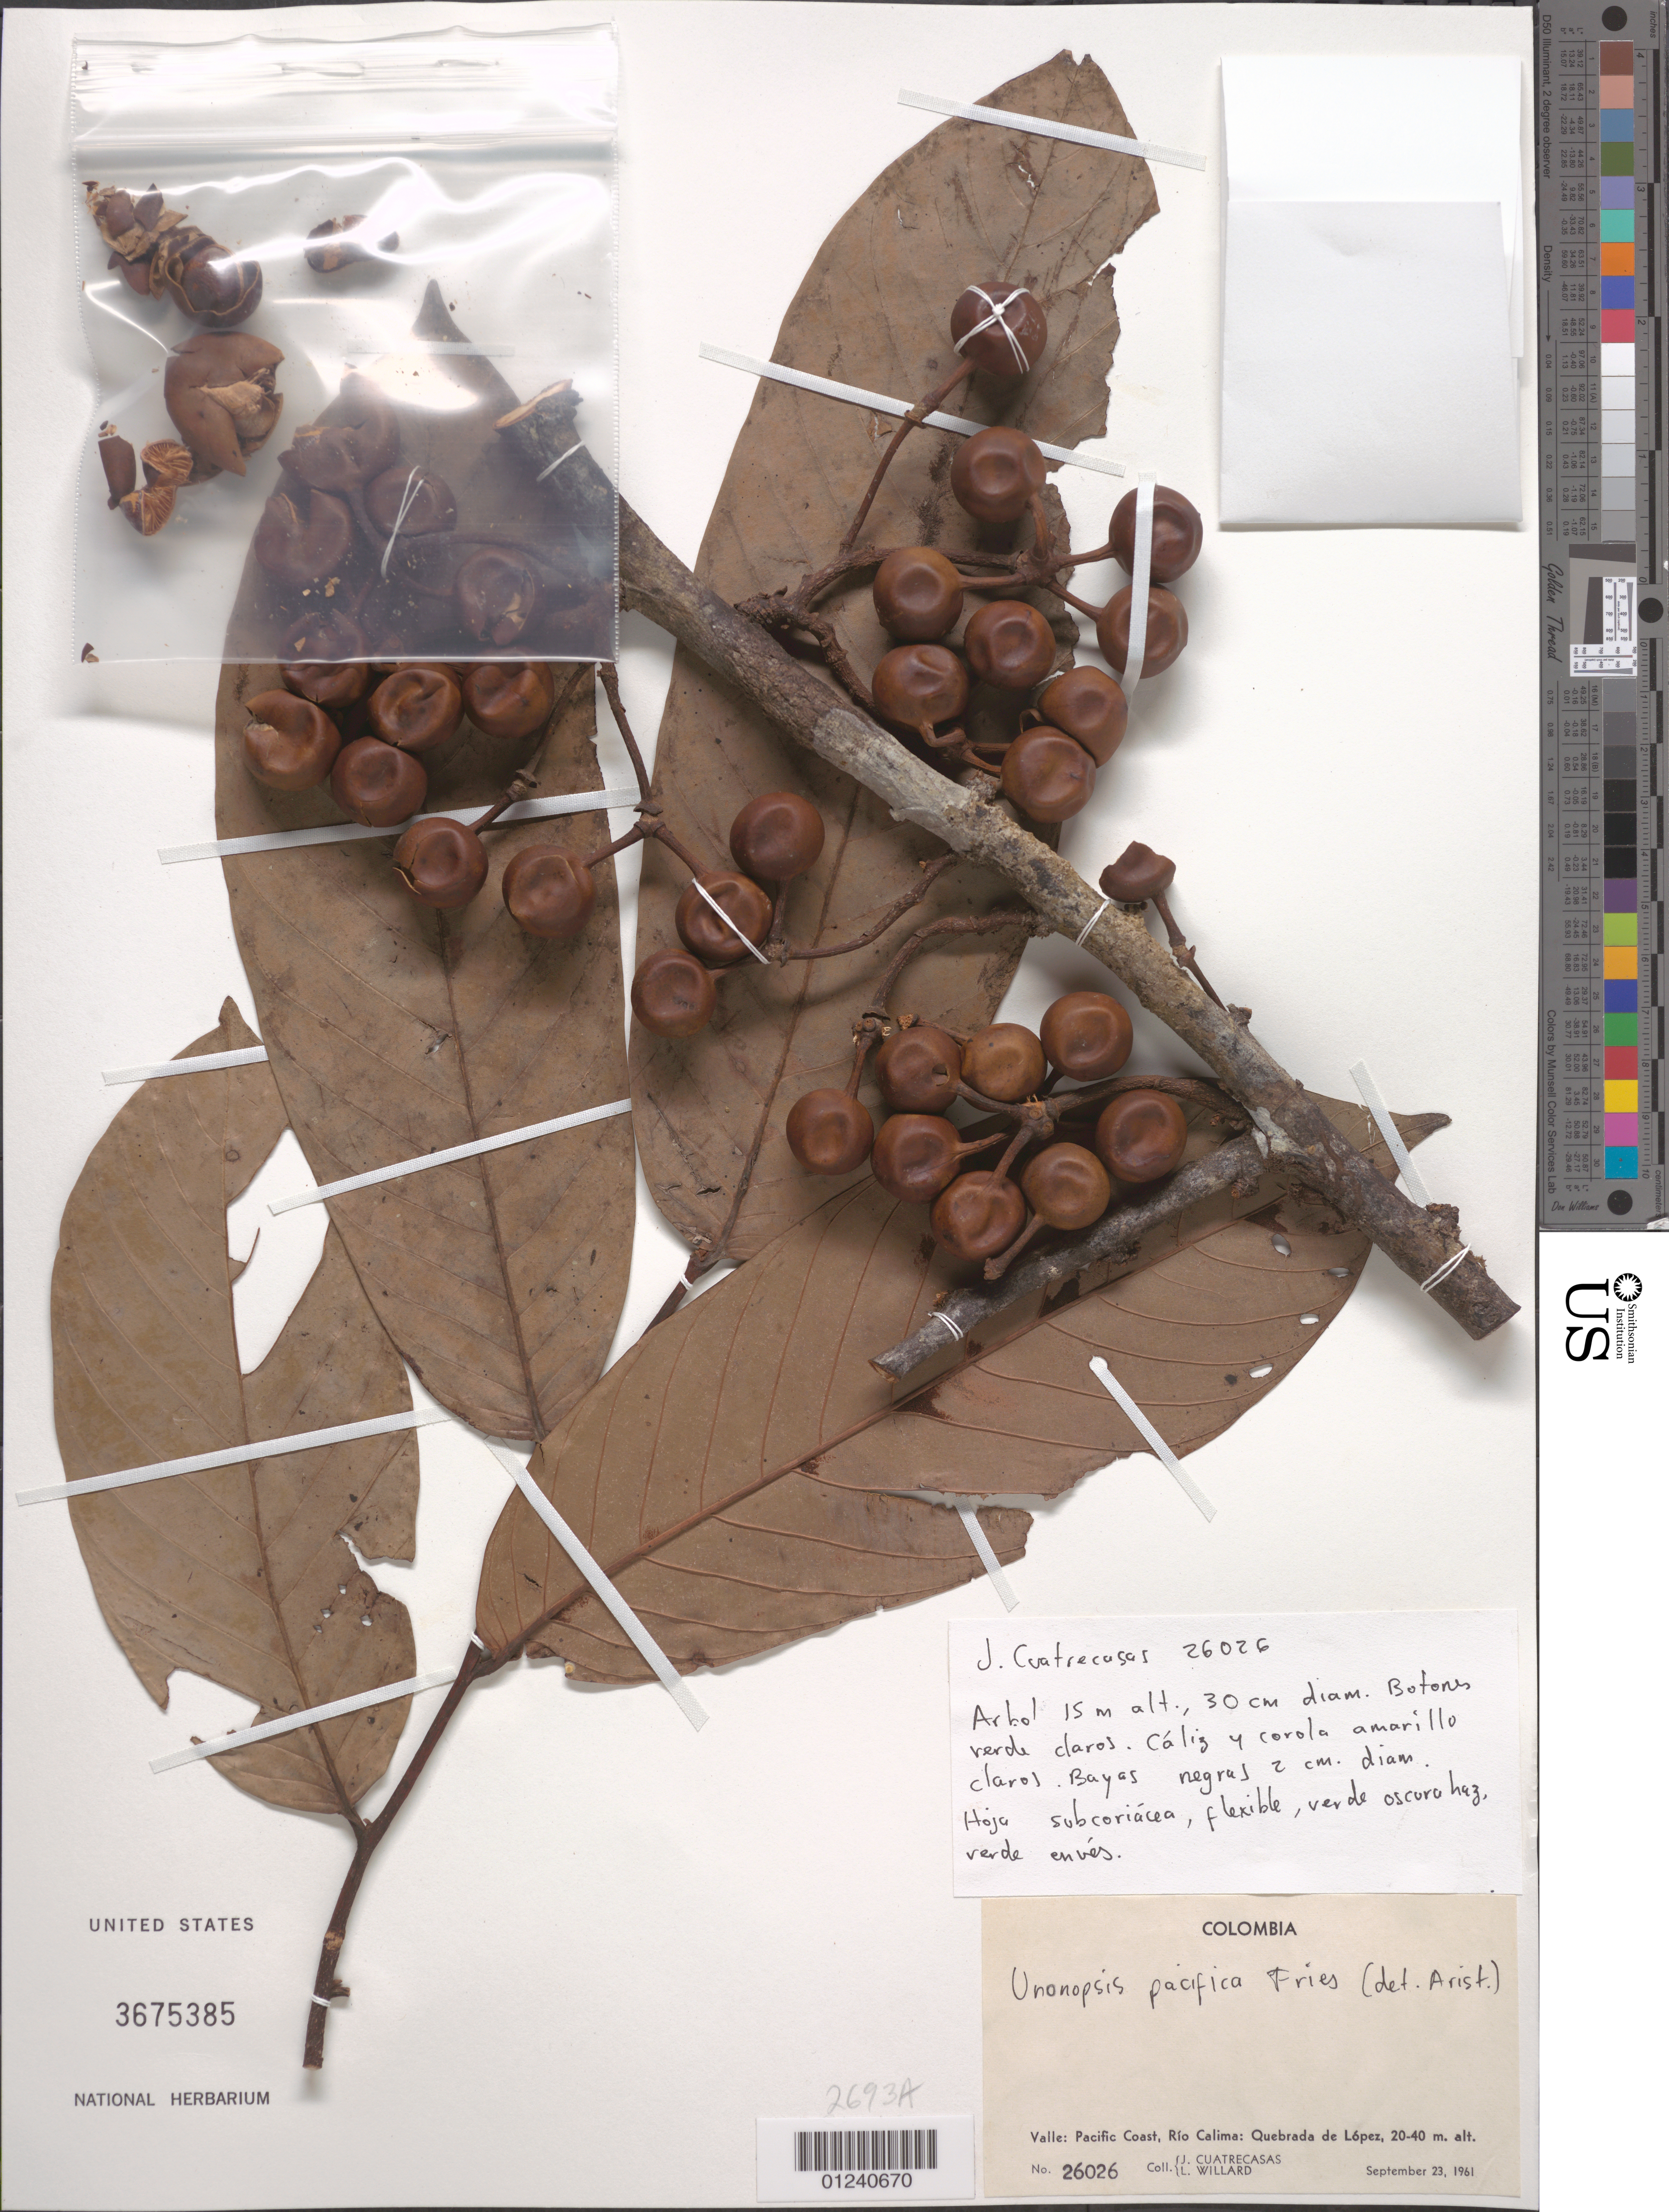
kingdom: Plantae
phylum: Tracheophyta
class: Magnoliopsida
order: Magnoliales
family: Annonaceae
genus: Unonopsis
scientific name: Unonopsis pacifica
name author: R.E. Fr.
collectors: J. Cuatrecasas & L. Willard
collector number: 26026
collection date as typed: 23 Sep 1961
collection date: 1961-09-23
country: Colombia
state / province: Valle del Cauca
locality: Valle: Pacific Coast, Rio Calima: Quebrada de Lopez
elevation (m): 20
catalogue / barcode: US 3675385